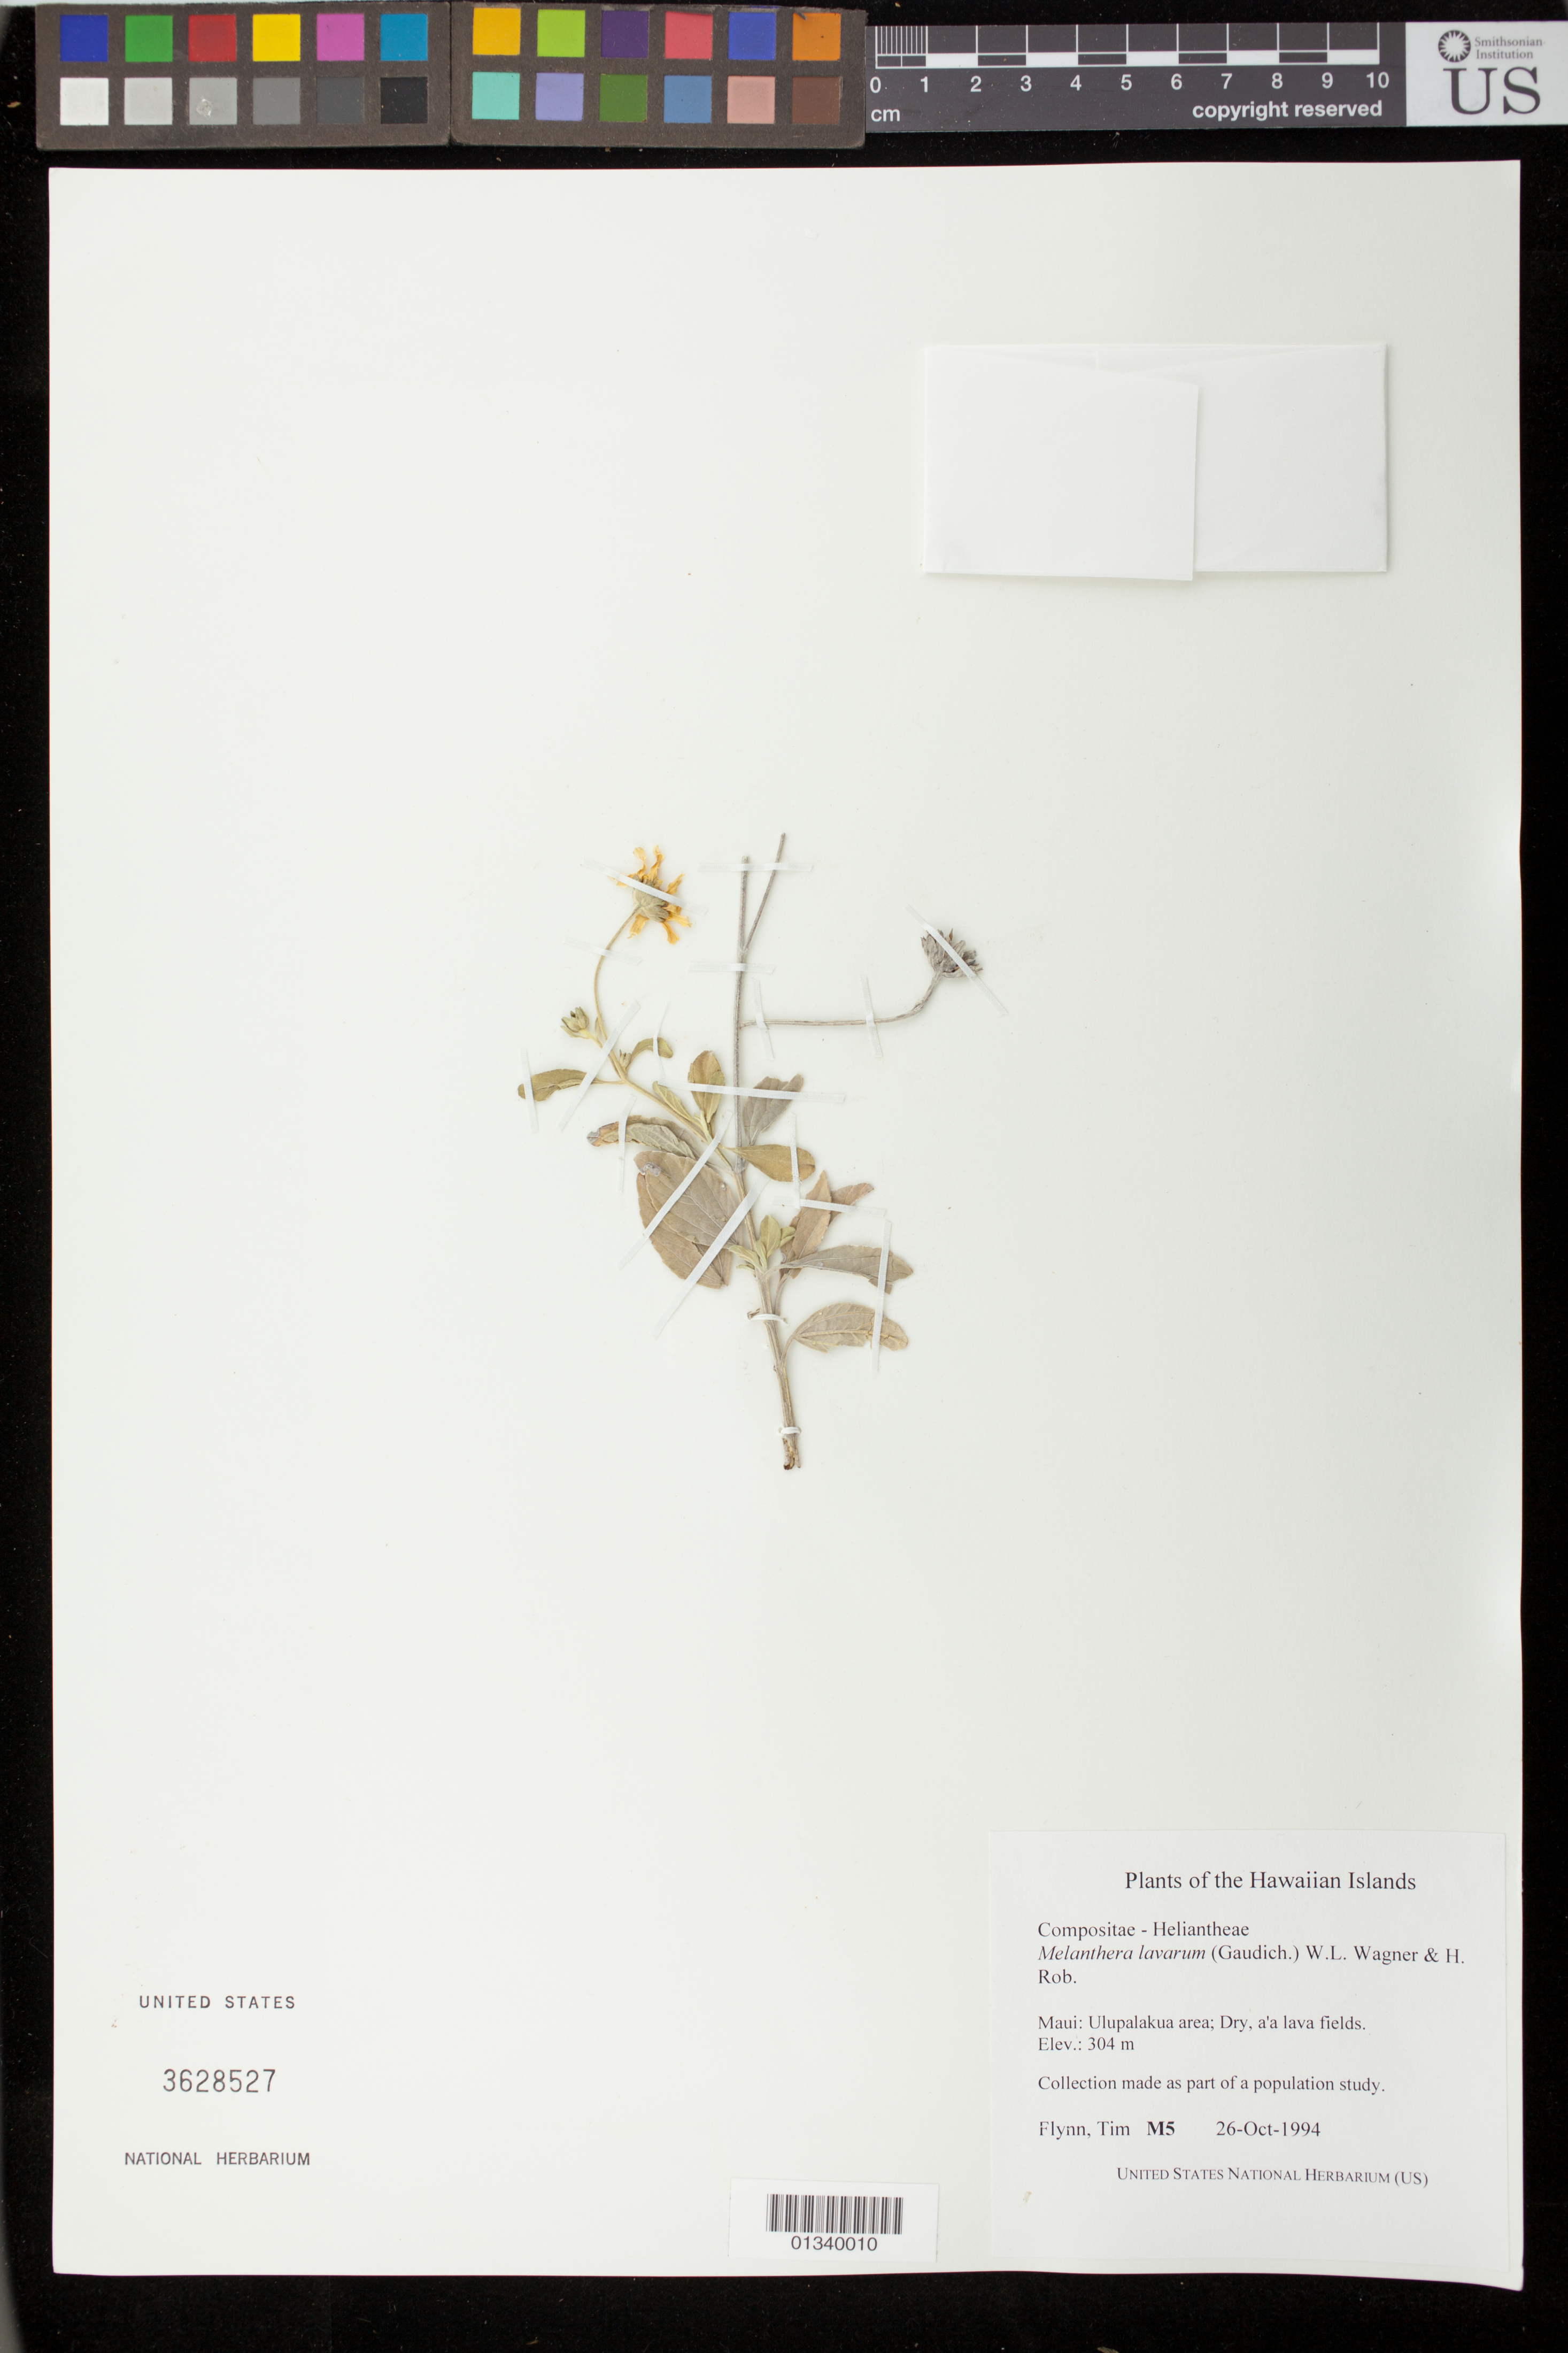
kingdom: Plantae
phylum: Tracheophyta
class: Magnoliopsida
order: Asterales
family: Asteraceae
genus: Wollastonia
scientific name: Wollastonia lavarum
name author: (Gaudich.) Orchard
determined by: Wagner, W. L., (BOT), Smithsonian Institution - National Museum of Natural History (UNITED STATES)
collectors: T. Flynn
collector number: M5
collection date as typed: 26 October1994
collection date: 1994-10-26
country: United States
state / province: Hawaii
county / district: Maui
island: Maui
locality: Ulupalakua area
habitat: Dry, a'a lava fields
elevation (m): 304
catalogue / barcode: US 3628527